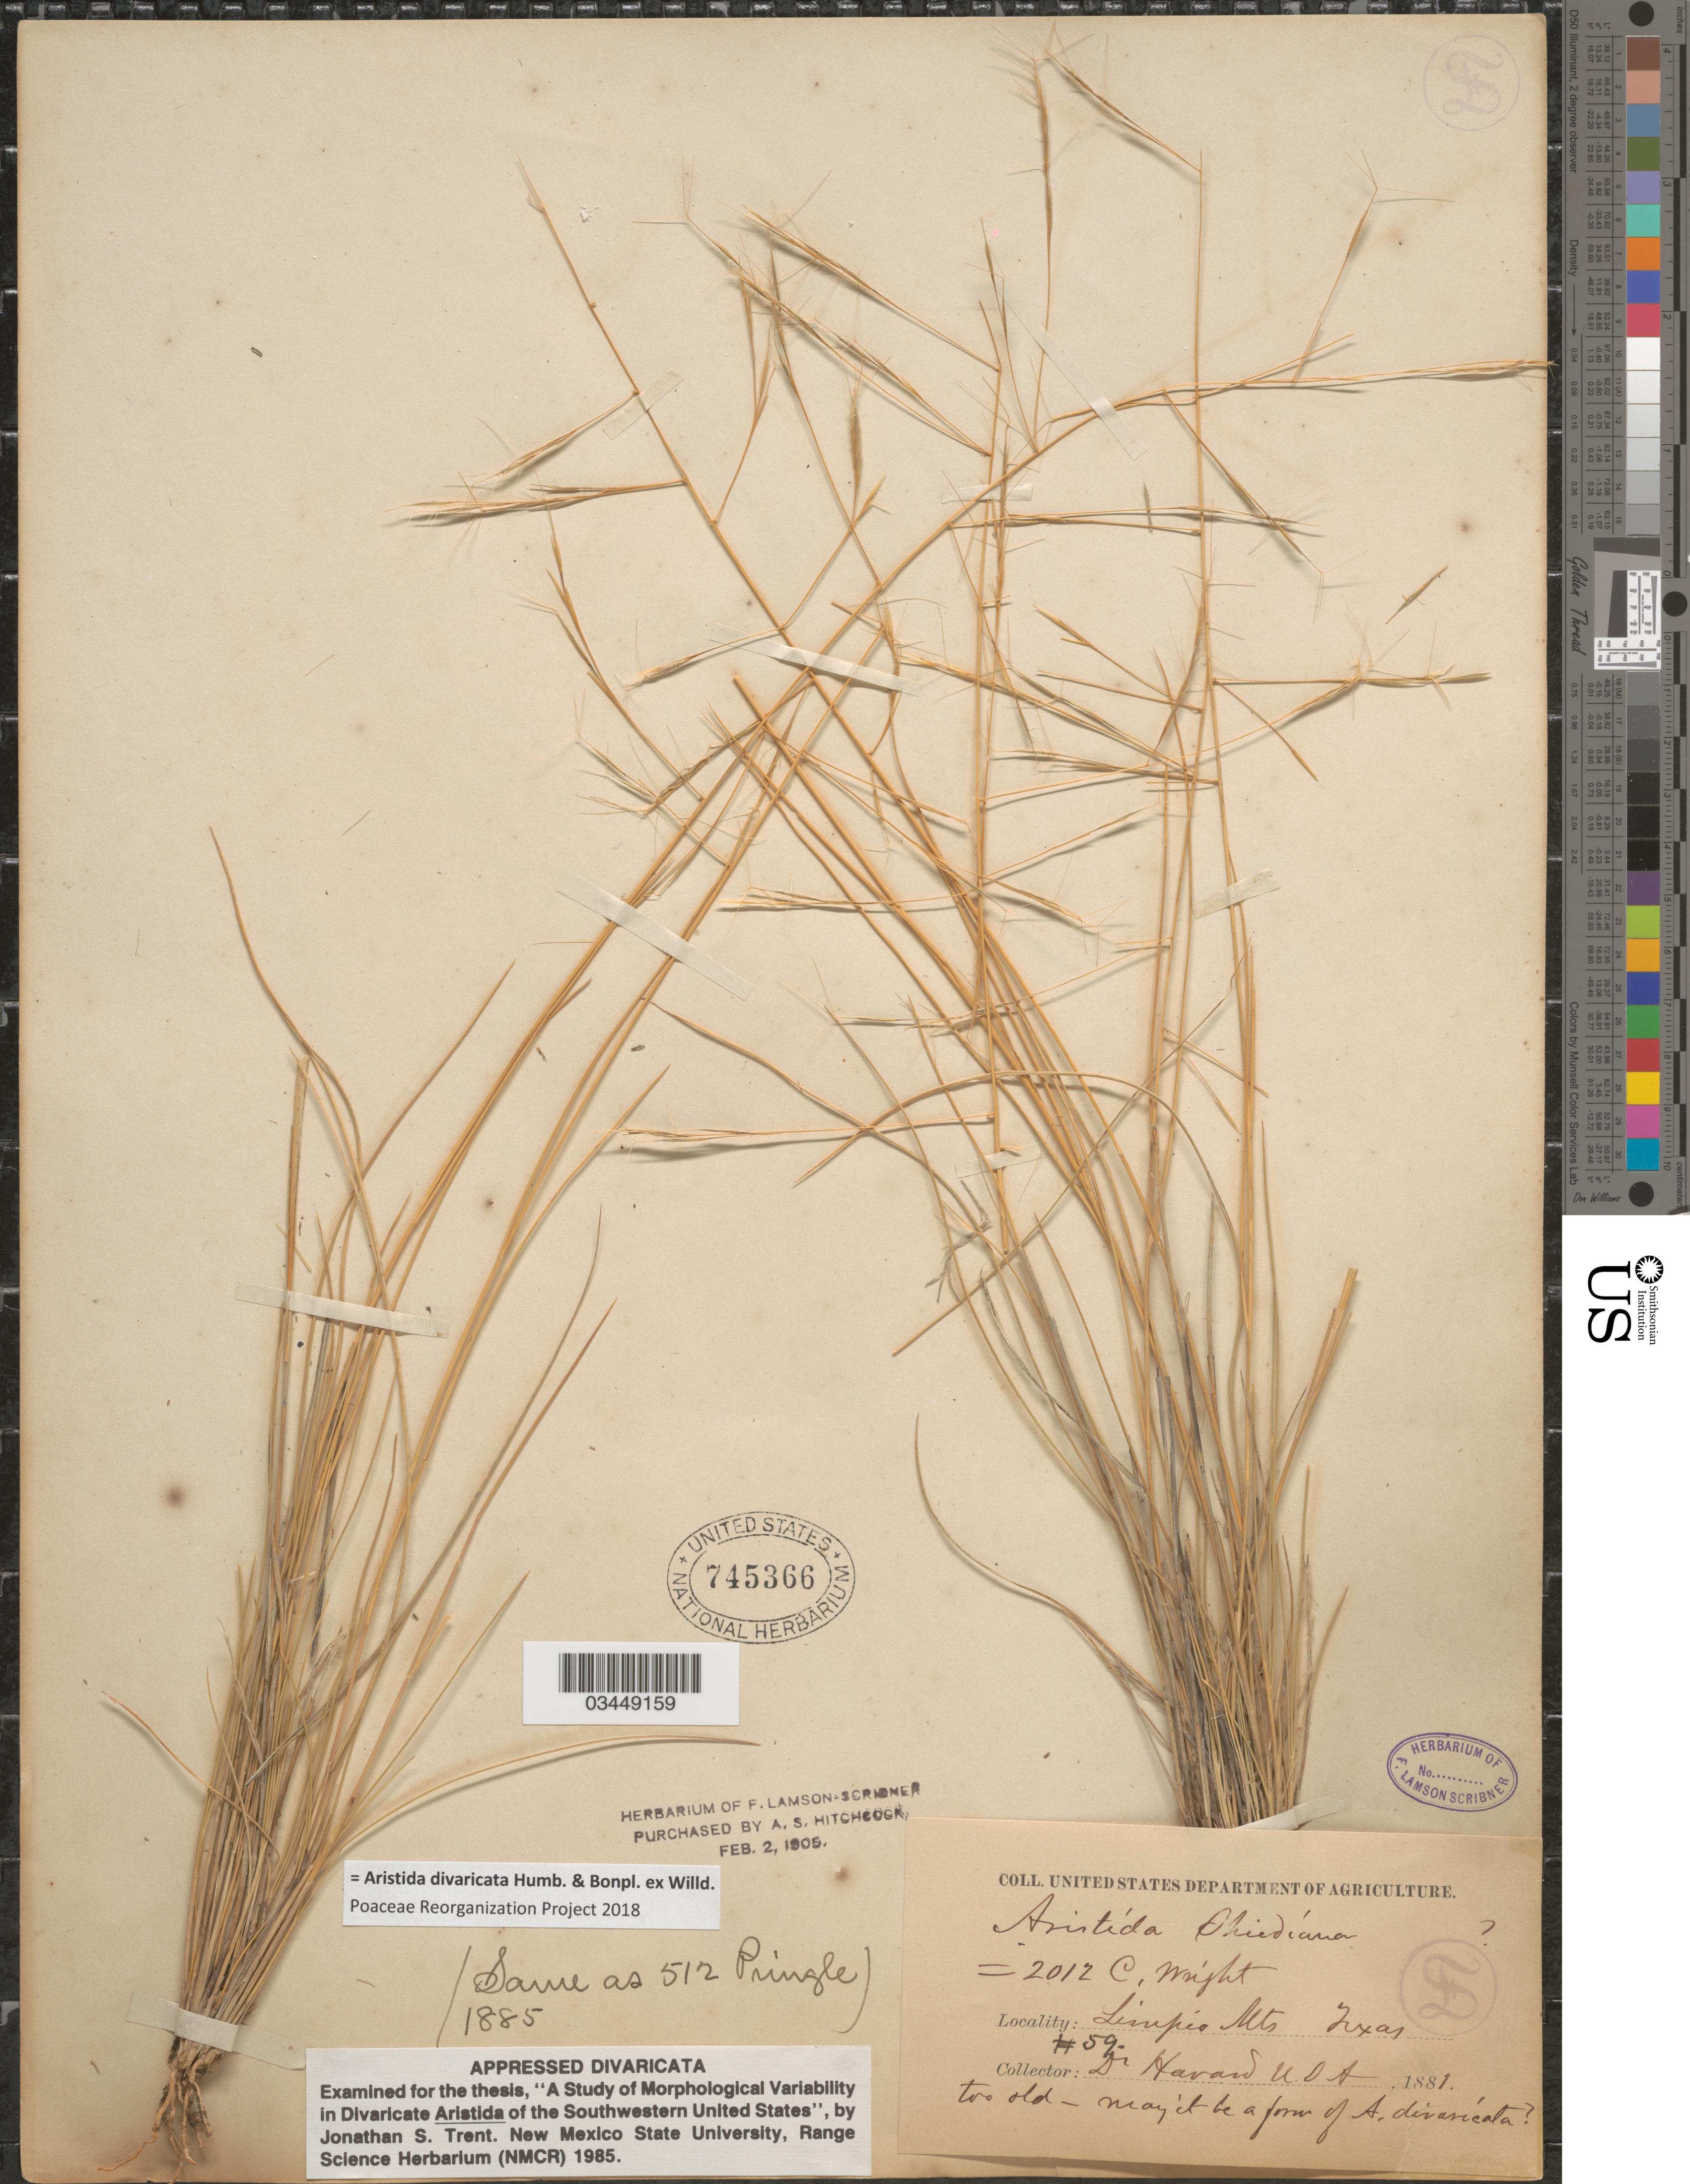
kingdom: Plantae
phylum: Tracheophyta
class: Liliopsida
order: Poales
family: Poaceae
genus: Aristida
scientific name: Aristida divaricata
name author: Humb. & Bonpl. ex Willd.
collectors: Havard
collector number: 59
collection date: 1881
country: United States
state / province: Texas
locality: Limpia Mts.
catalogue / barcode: US 745366